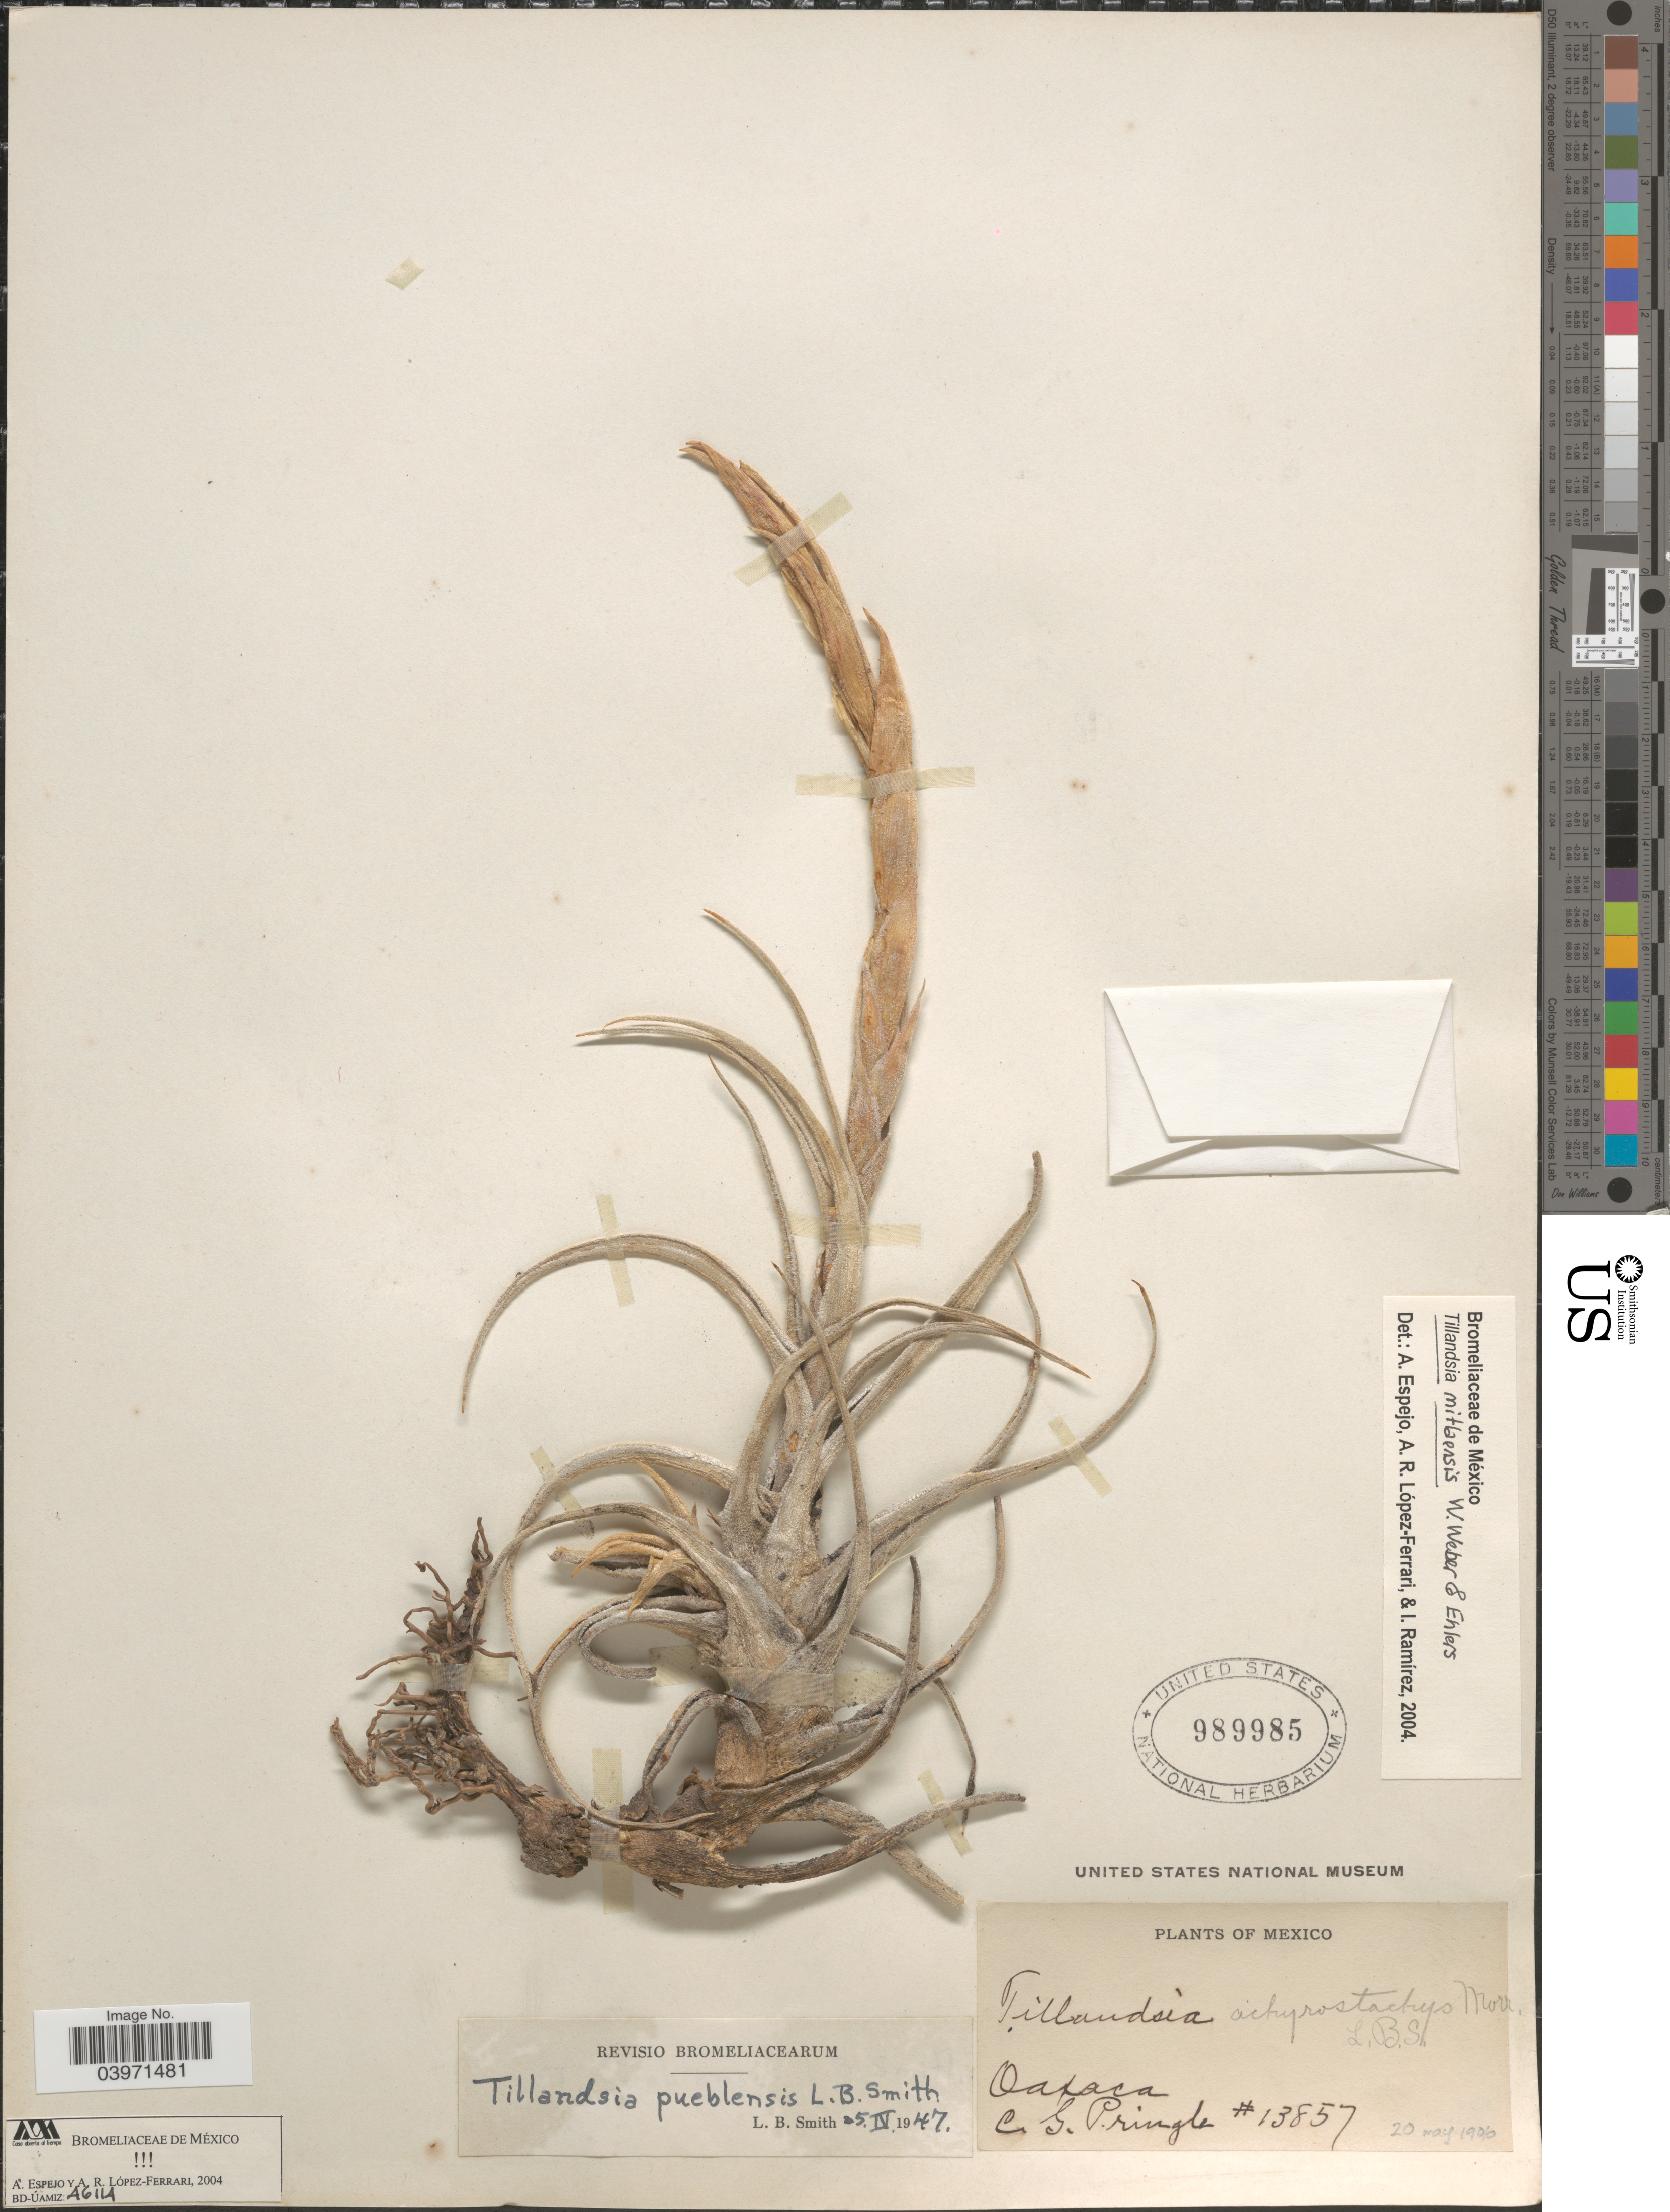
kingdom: Plantae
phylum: Tracheophyta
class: Liliopsida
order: Poales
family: Bromeliaceae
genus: Tillandsia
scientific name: Tillandsia mitlaensis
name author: W. Weber & Ehlers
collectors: C. G. Pringle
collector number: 13857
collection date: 1906-05-20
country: Mexico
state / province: Oaxaca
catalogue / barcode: US 989985